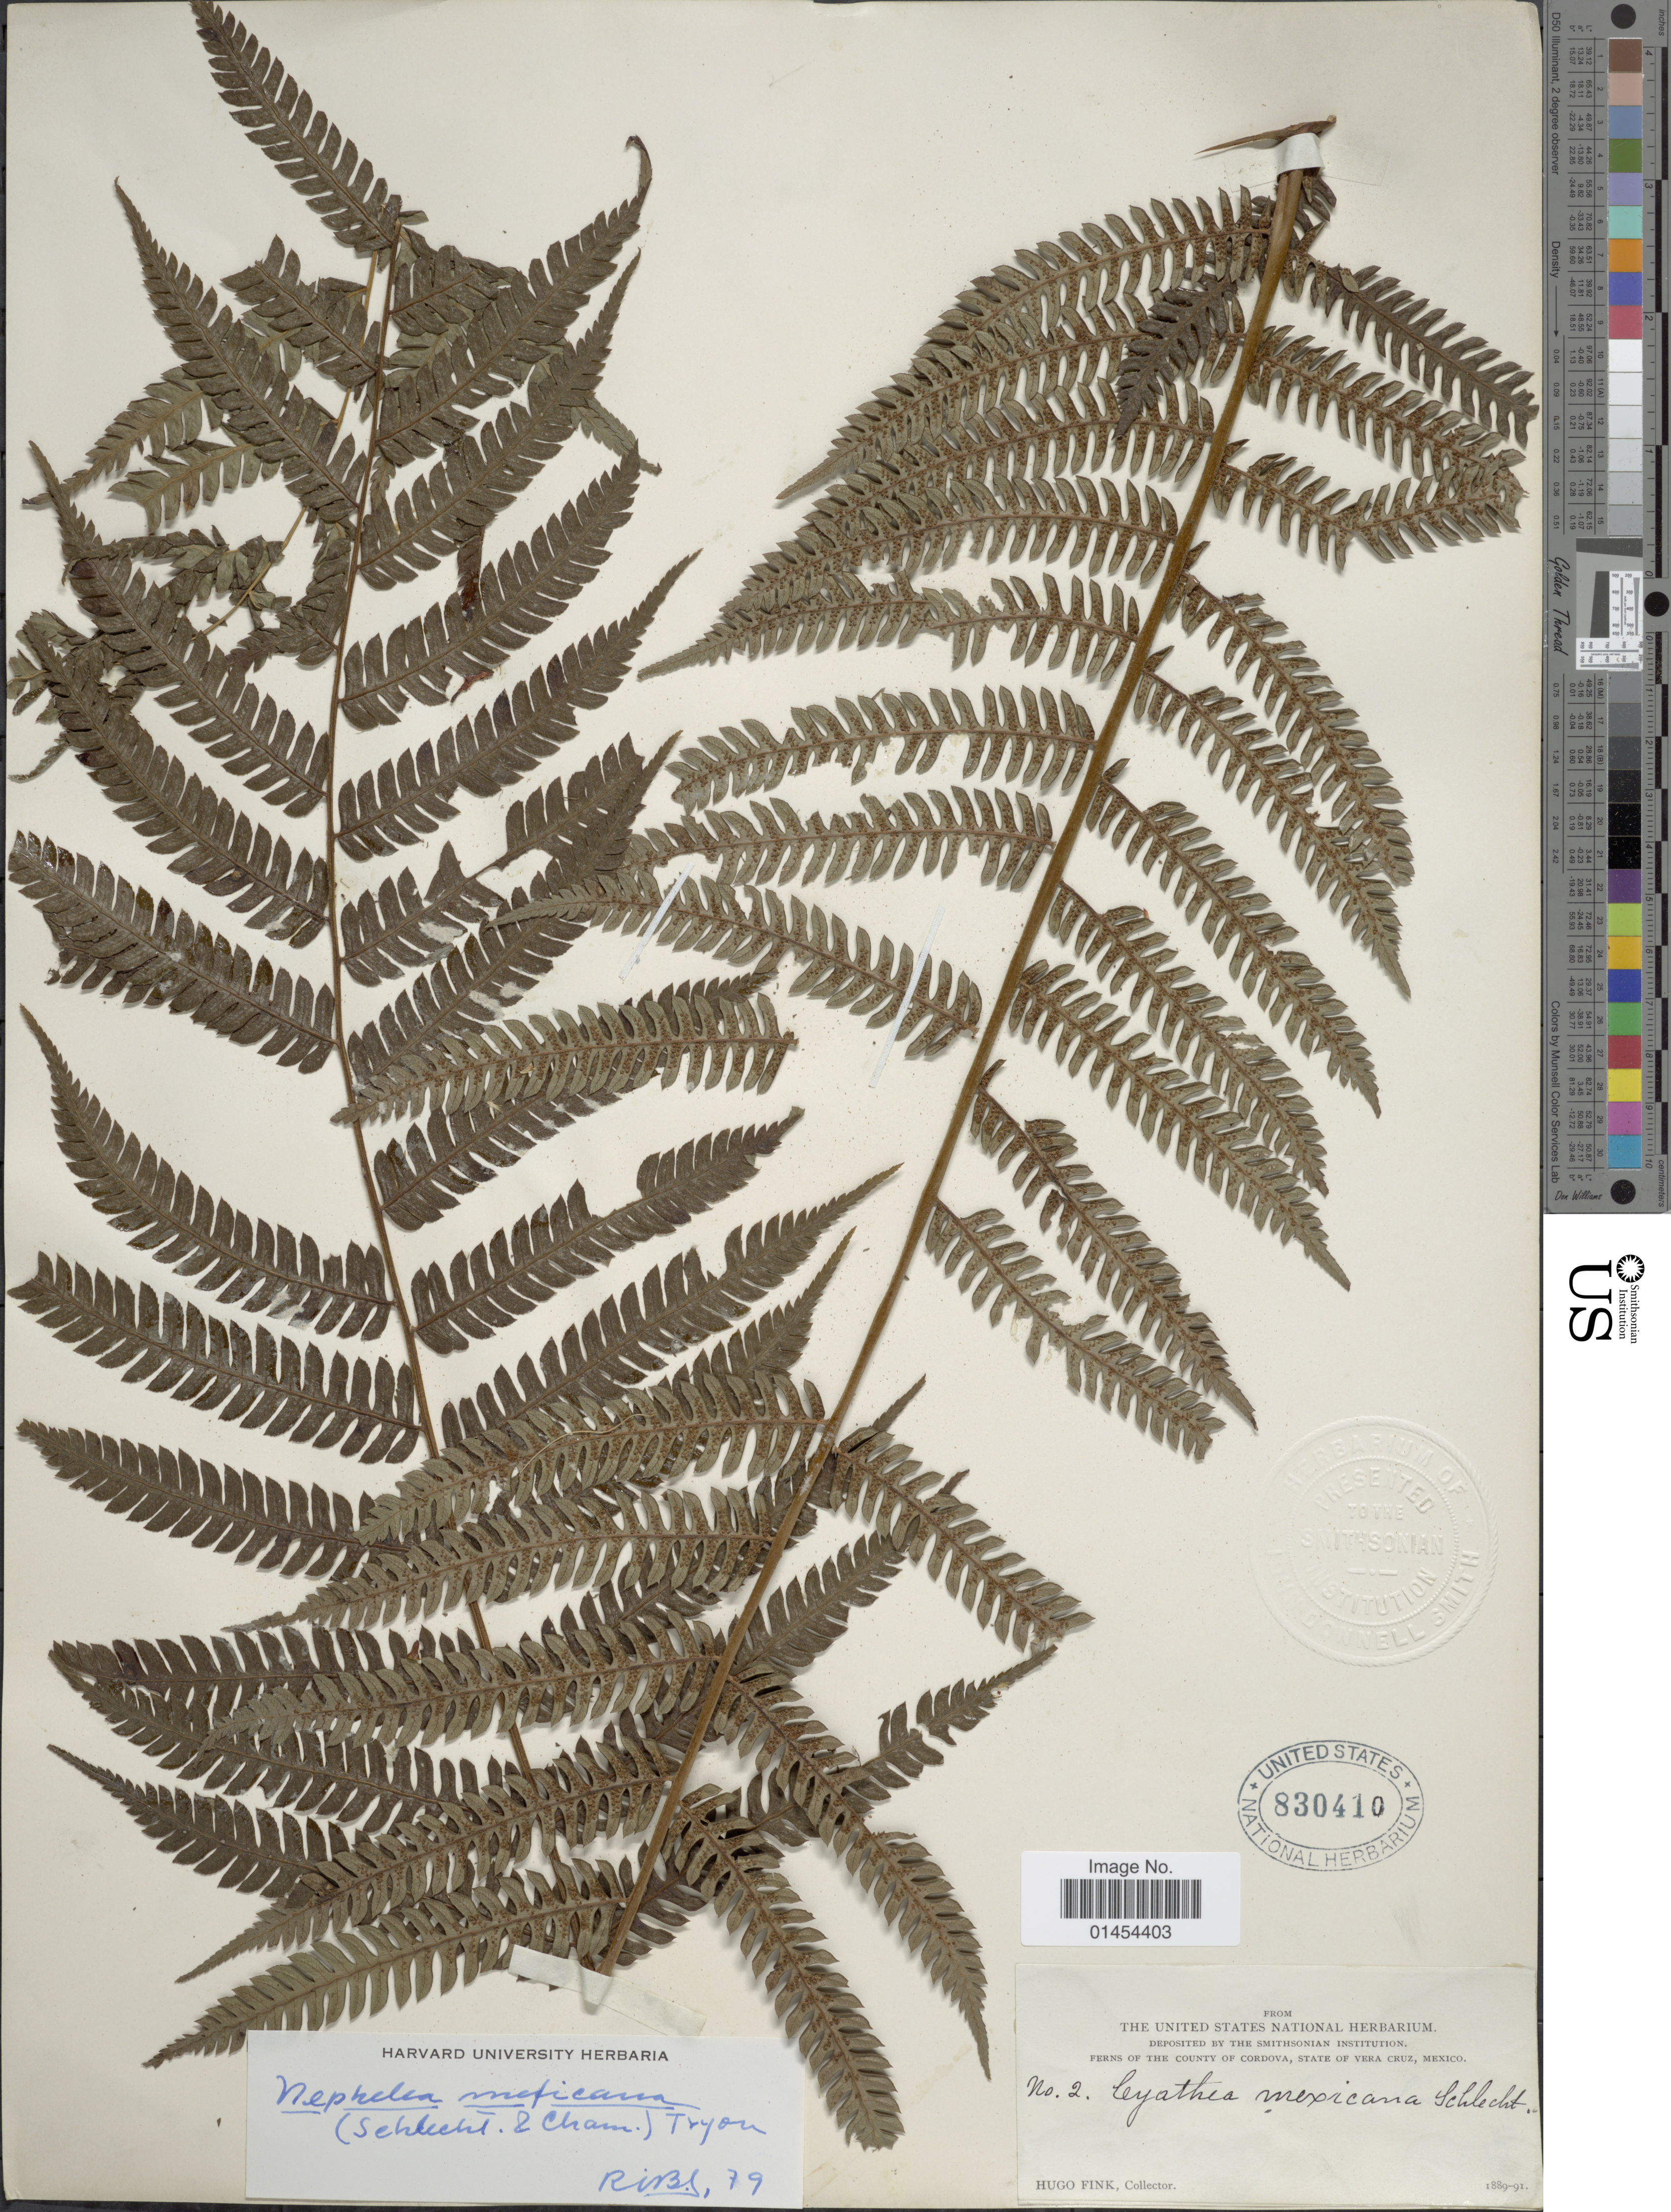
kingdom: Plantae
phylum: Tracheophyta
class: Polypodiopsida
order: Cyatheales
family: Cyatheaceae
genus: Alsophila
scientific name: Alsophila firma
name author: (Baker) D.S. Conant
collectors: H. Fink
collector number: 2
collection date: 1889/1891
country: Mexico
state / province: Veracruz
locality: Ferns of the County of Cordova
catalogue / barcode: US 830410